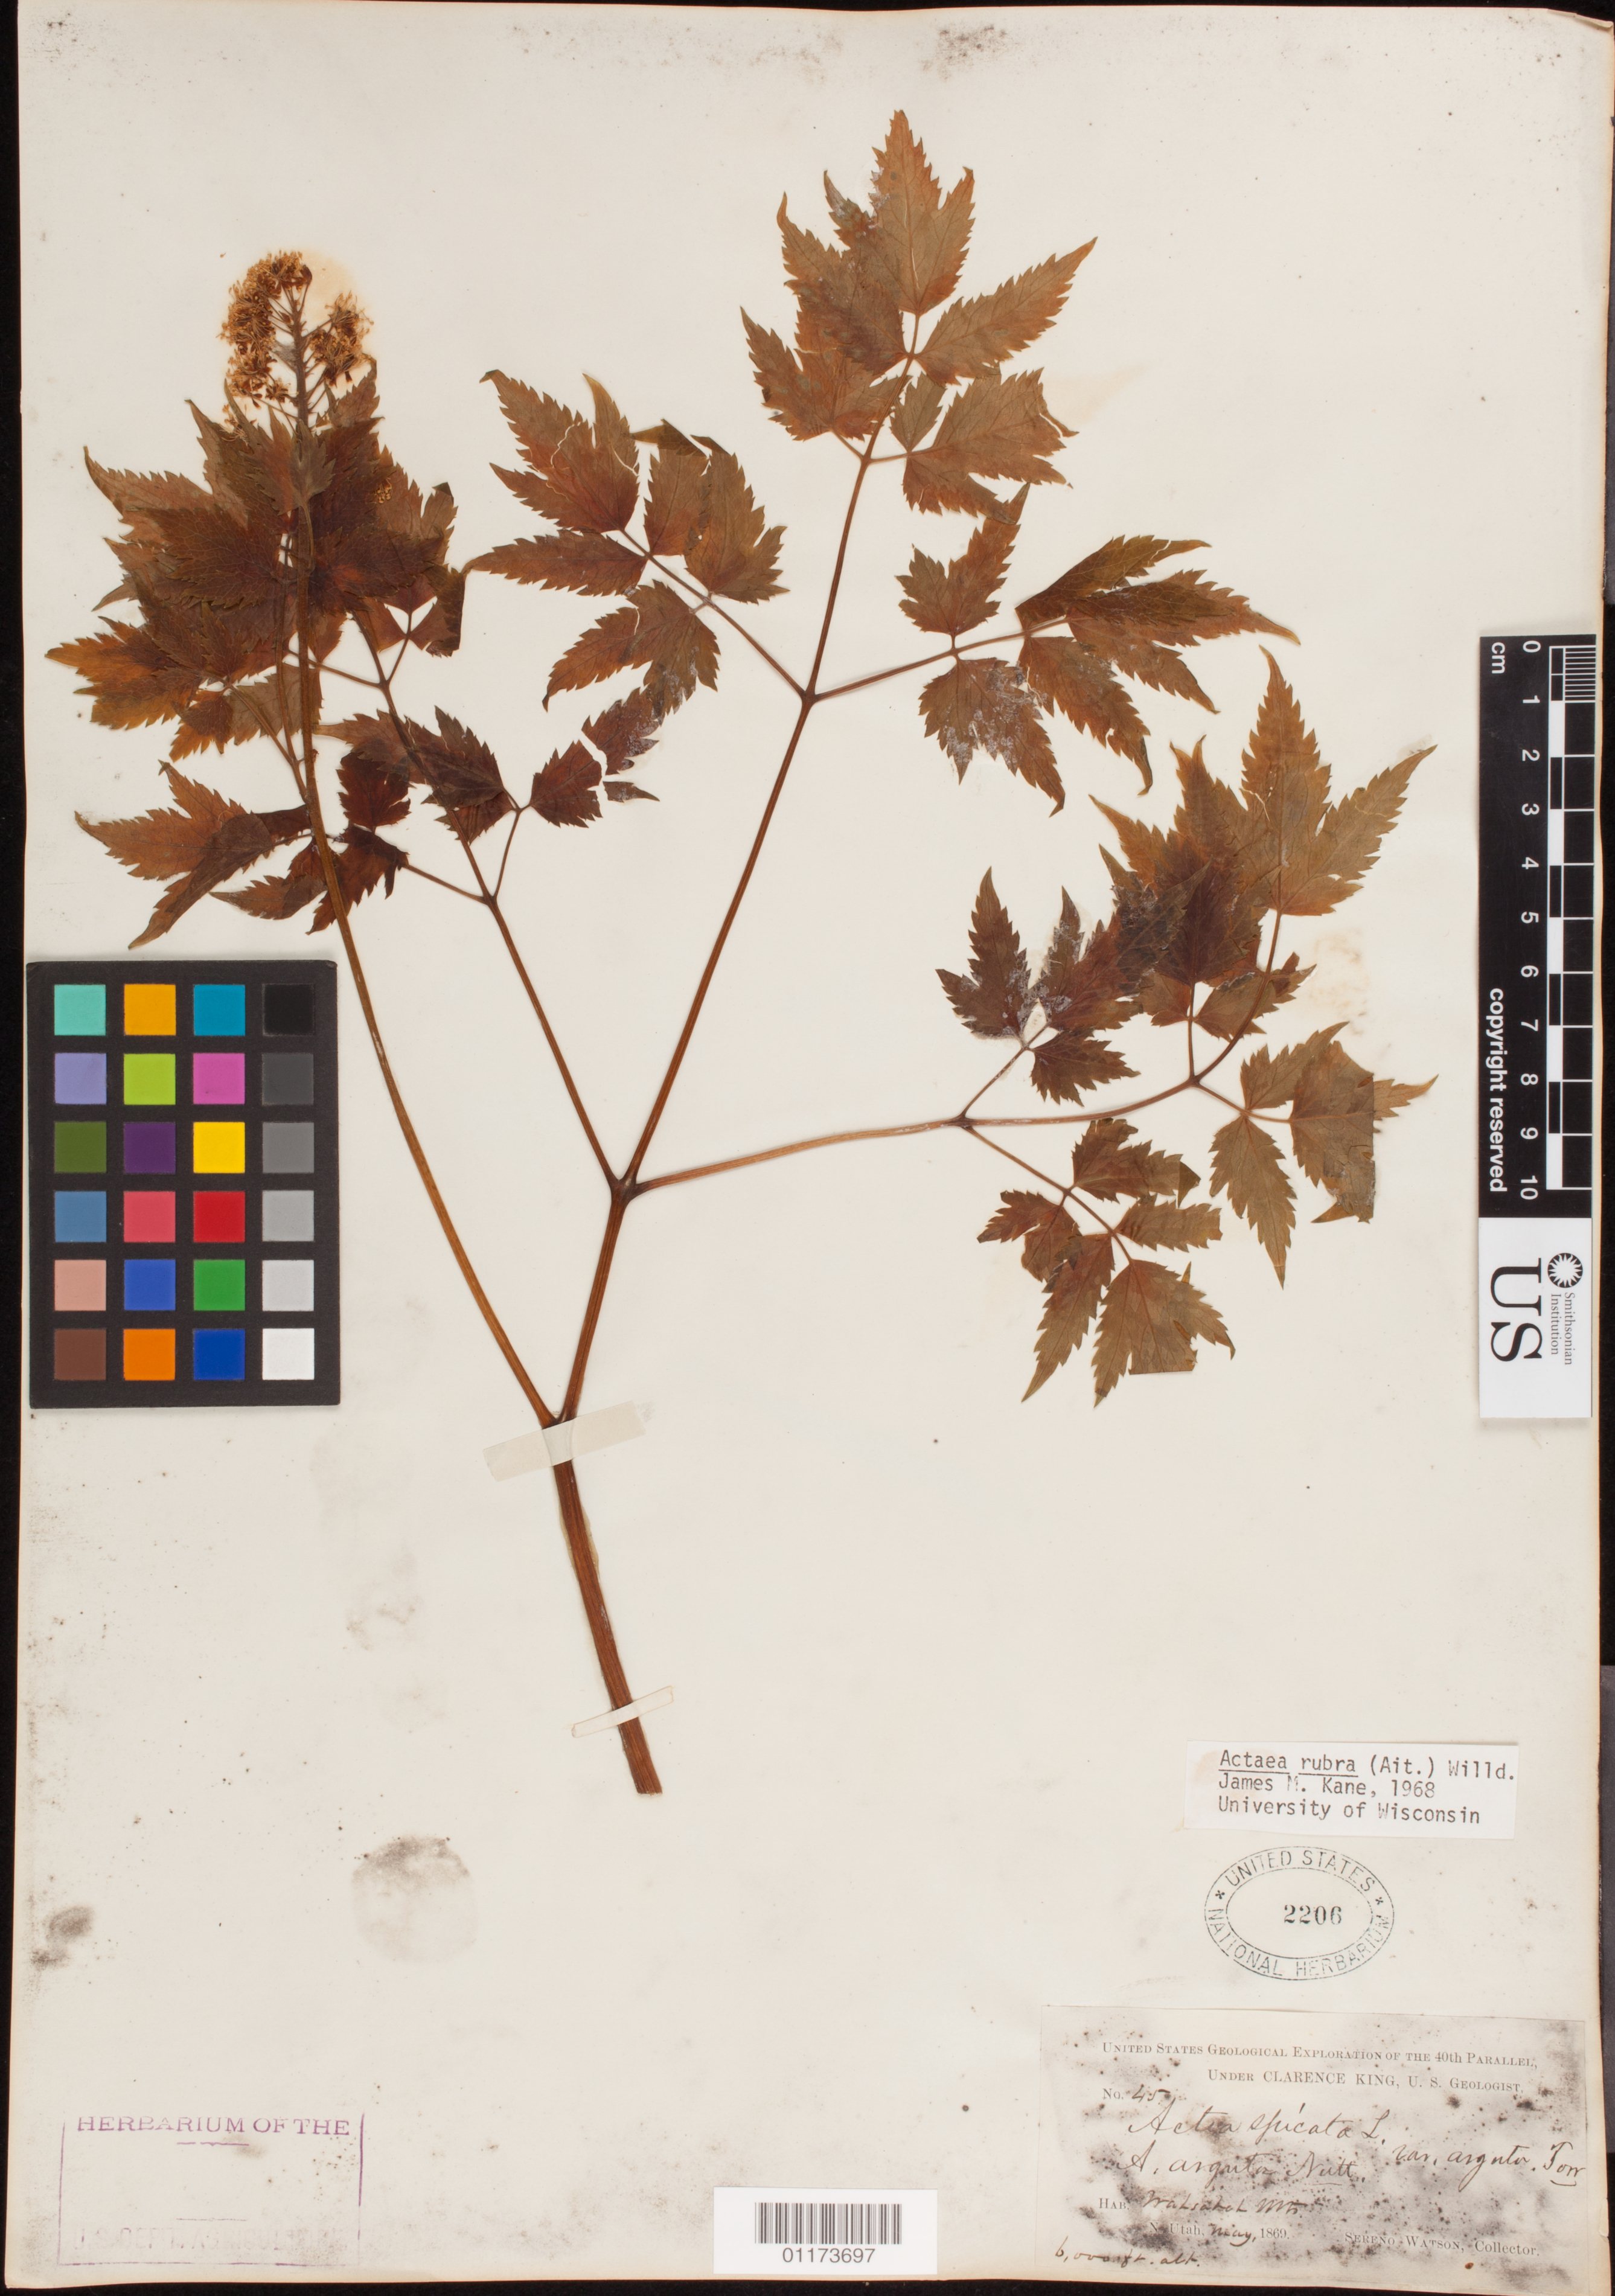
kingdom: Plantae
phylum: Tracheophyta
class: Magnoliopsida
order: Ranunculales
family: Ranunculaceae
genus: Actaea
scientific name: Actaea rubra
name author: (Aiton) Willd.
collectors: S. Watson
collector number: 45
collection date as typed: May 1869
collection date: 1869-05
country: United States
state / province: Utah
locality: Wasatch Mts., N. Utah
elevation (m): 1829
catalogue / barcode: US 2206